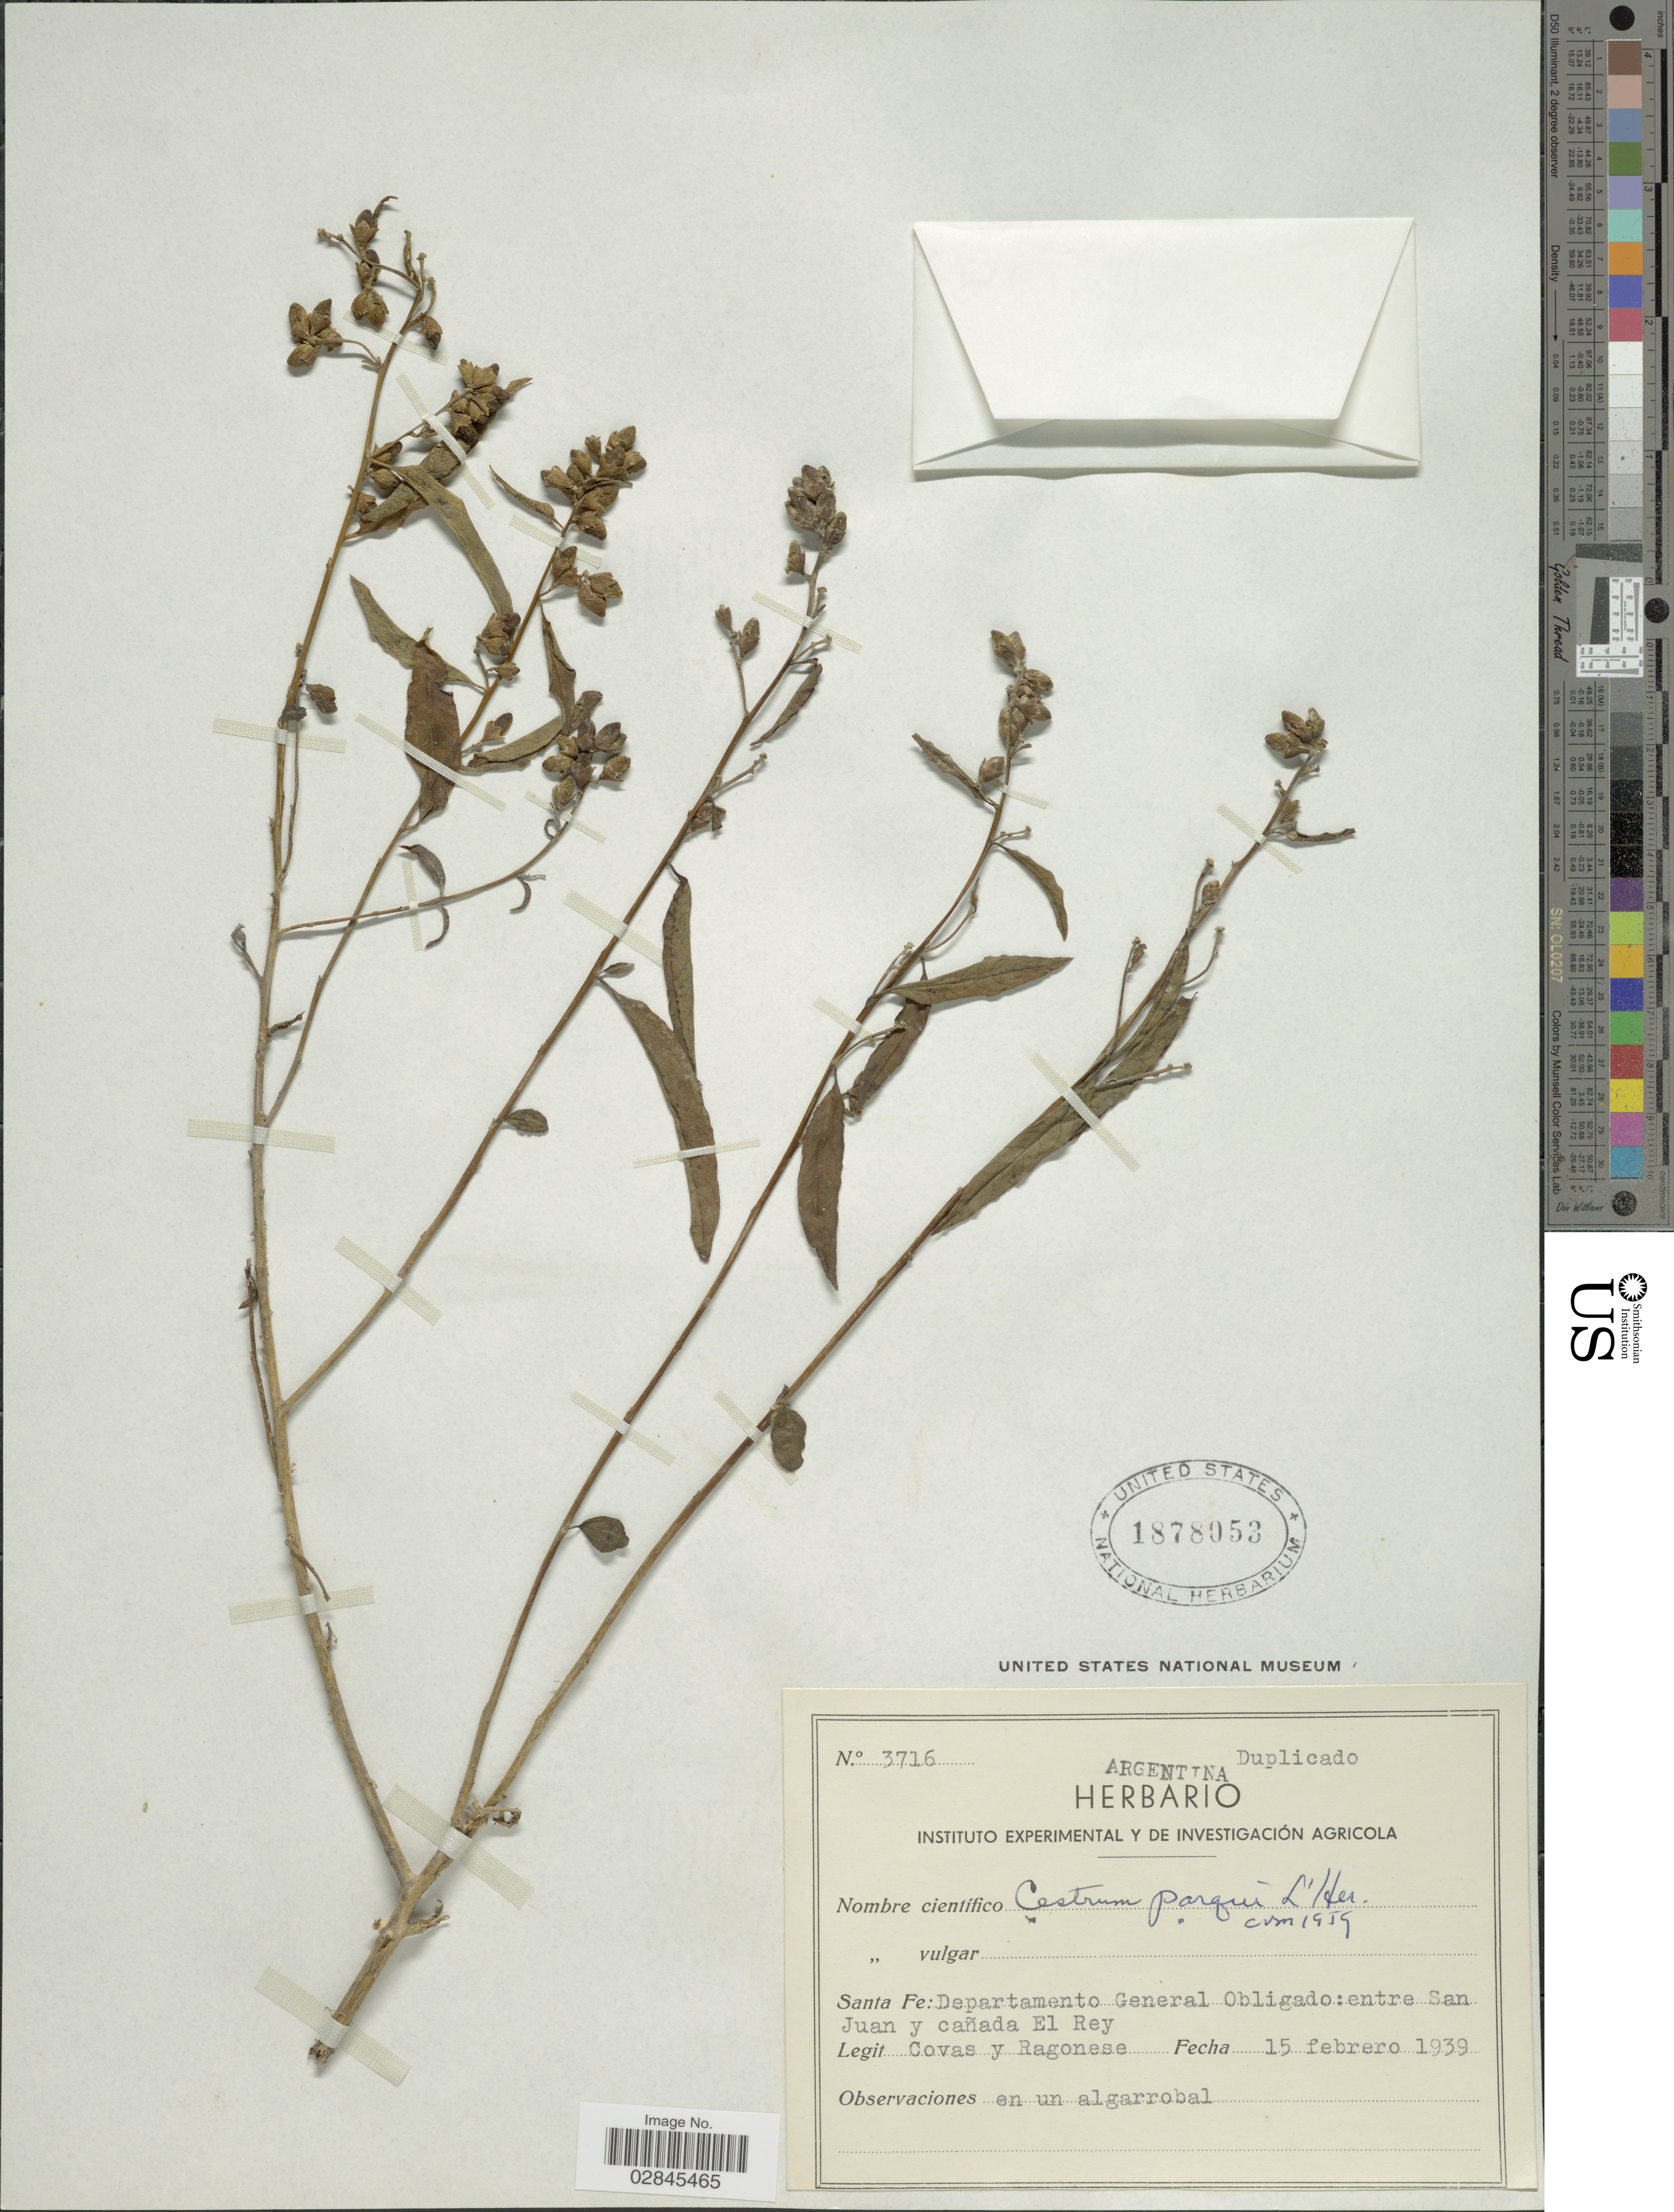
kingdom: Plantae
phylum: Tracheophyta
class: Magnoliopsida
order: Solanales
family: Solanaceae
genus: Cestrum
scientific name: Cestrum parqui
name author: L'Hér.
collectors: -. Covas & Ragonese, --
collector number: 3716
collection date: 1939-02-15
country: Argentina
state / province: Santa Fe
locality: Departamento General Obligado: entre San Juan y cañada El Rey.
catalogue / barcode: US 1878053